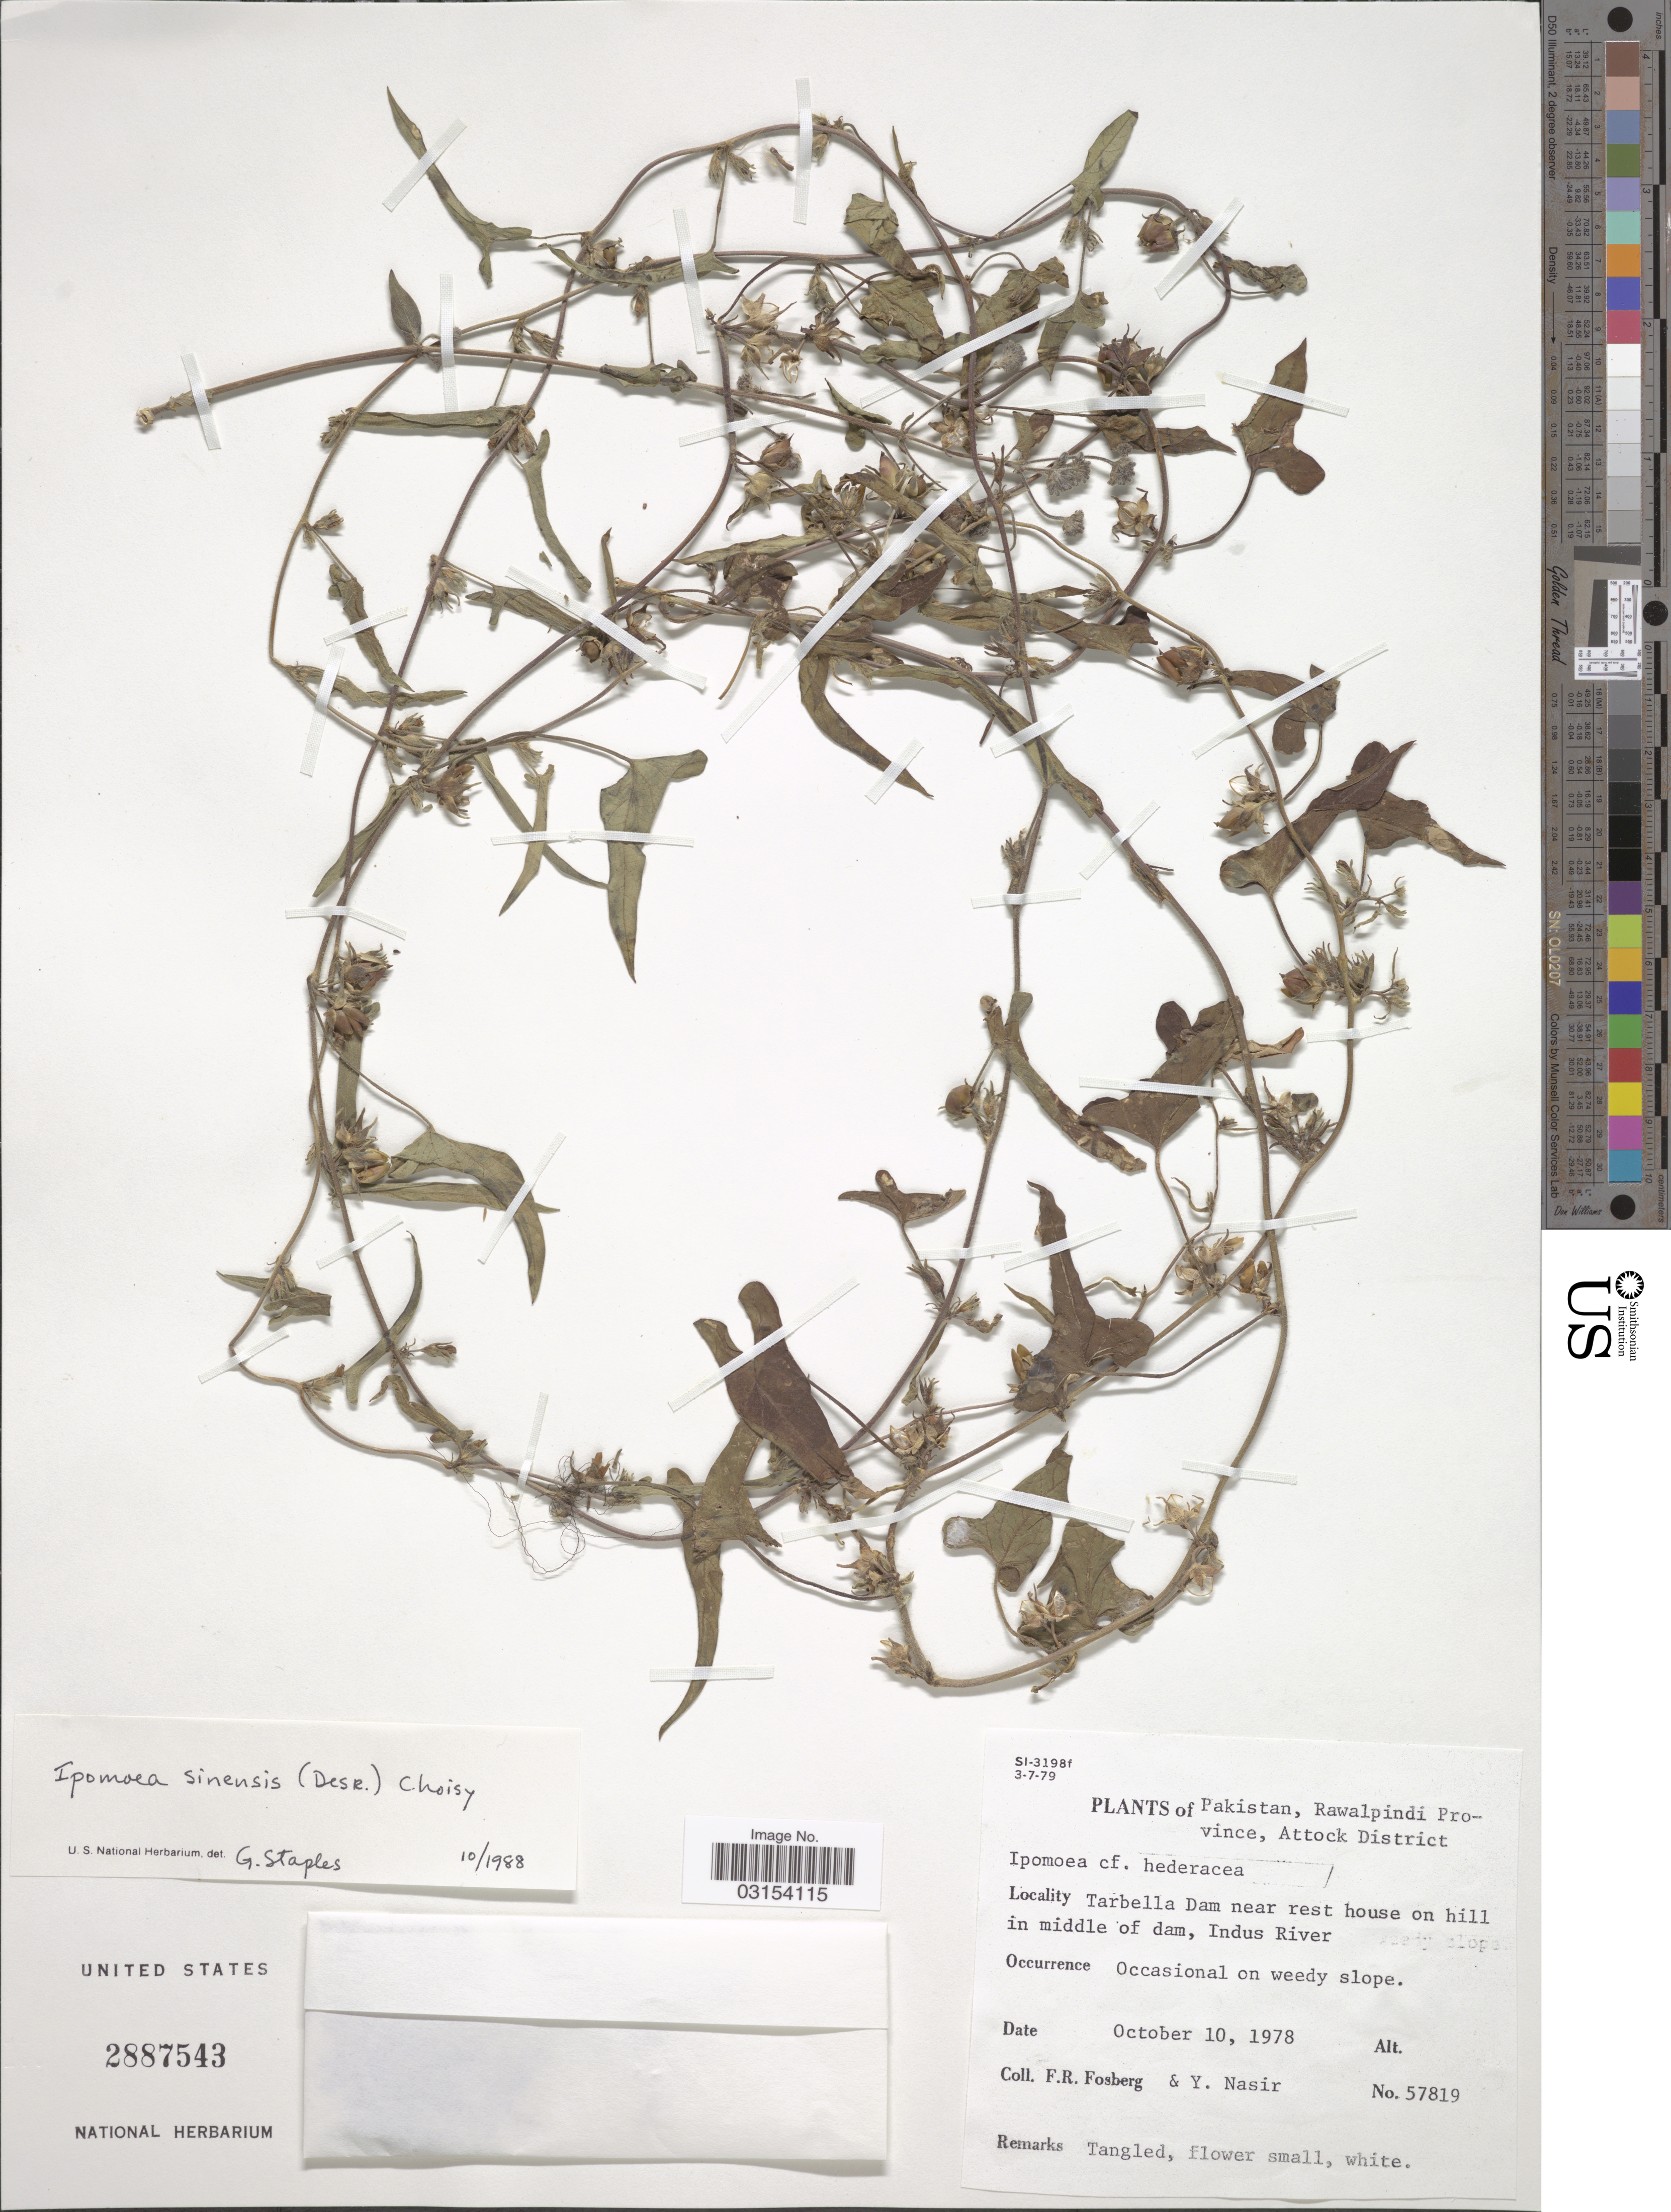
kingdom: Plantae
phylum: Tracheophyta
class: Magnoliopsida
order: Solanales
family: Convolvulaceae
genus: Ipomoea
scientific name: Ipomoea sinensis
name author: (Desr.) Choisy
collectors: F. R. Fosberg & Y. Nasir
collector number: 57819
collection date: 1978-10-10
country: Pakistan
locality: Pakistan, Rawalpindi Province, Attock District, Tarbella Dam near rest house on hill in middle of dam, Indus River.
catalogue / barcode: US 2887543